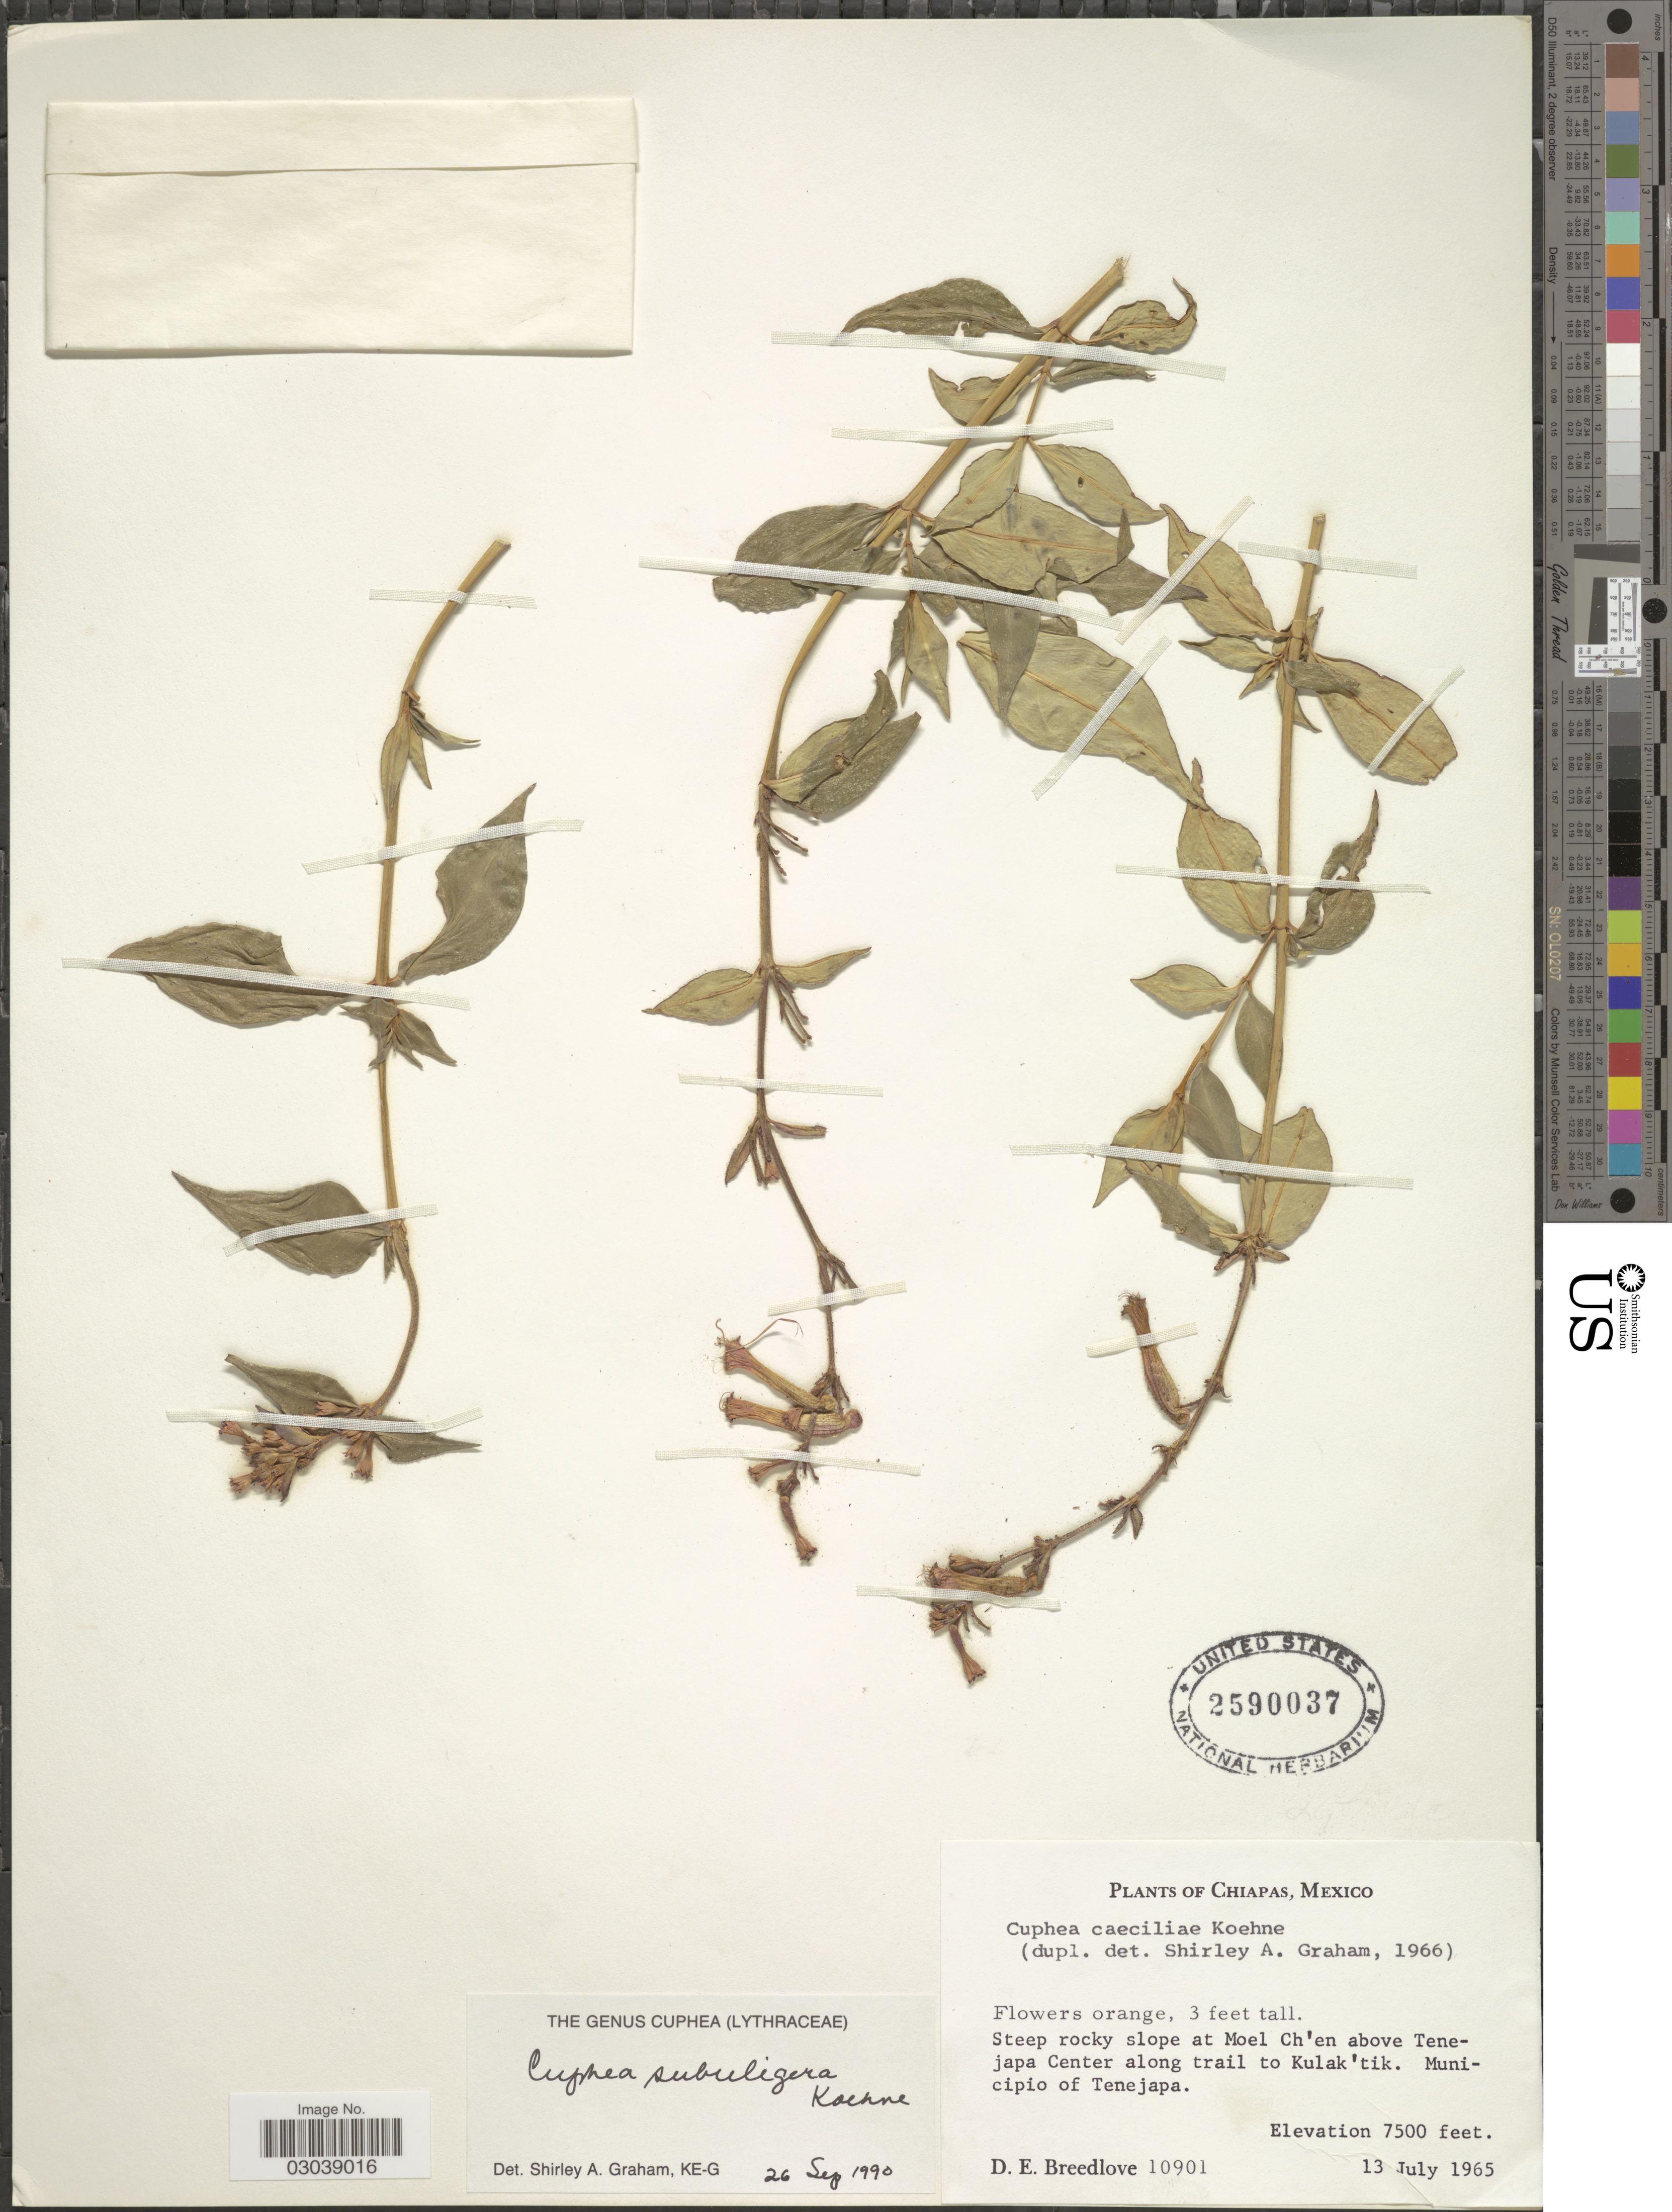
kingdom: Plantae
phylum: Tracheophyta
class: Magnoliopsida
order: Myrtales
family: Lythraceae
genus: Cuphea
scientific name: Cuphea subuligera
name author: Koehne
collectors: D. E. Breedlove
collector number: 10901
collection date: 1965-07-13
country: Mexico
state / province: Chiapas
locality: Steep rocky slope at Moel Ch'en above Tenejapa Center along trail to Kulak'tik, Municipio of Tenejapa.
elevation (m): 2286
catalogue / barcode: US 2590037